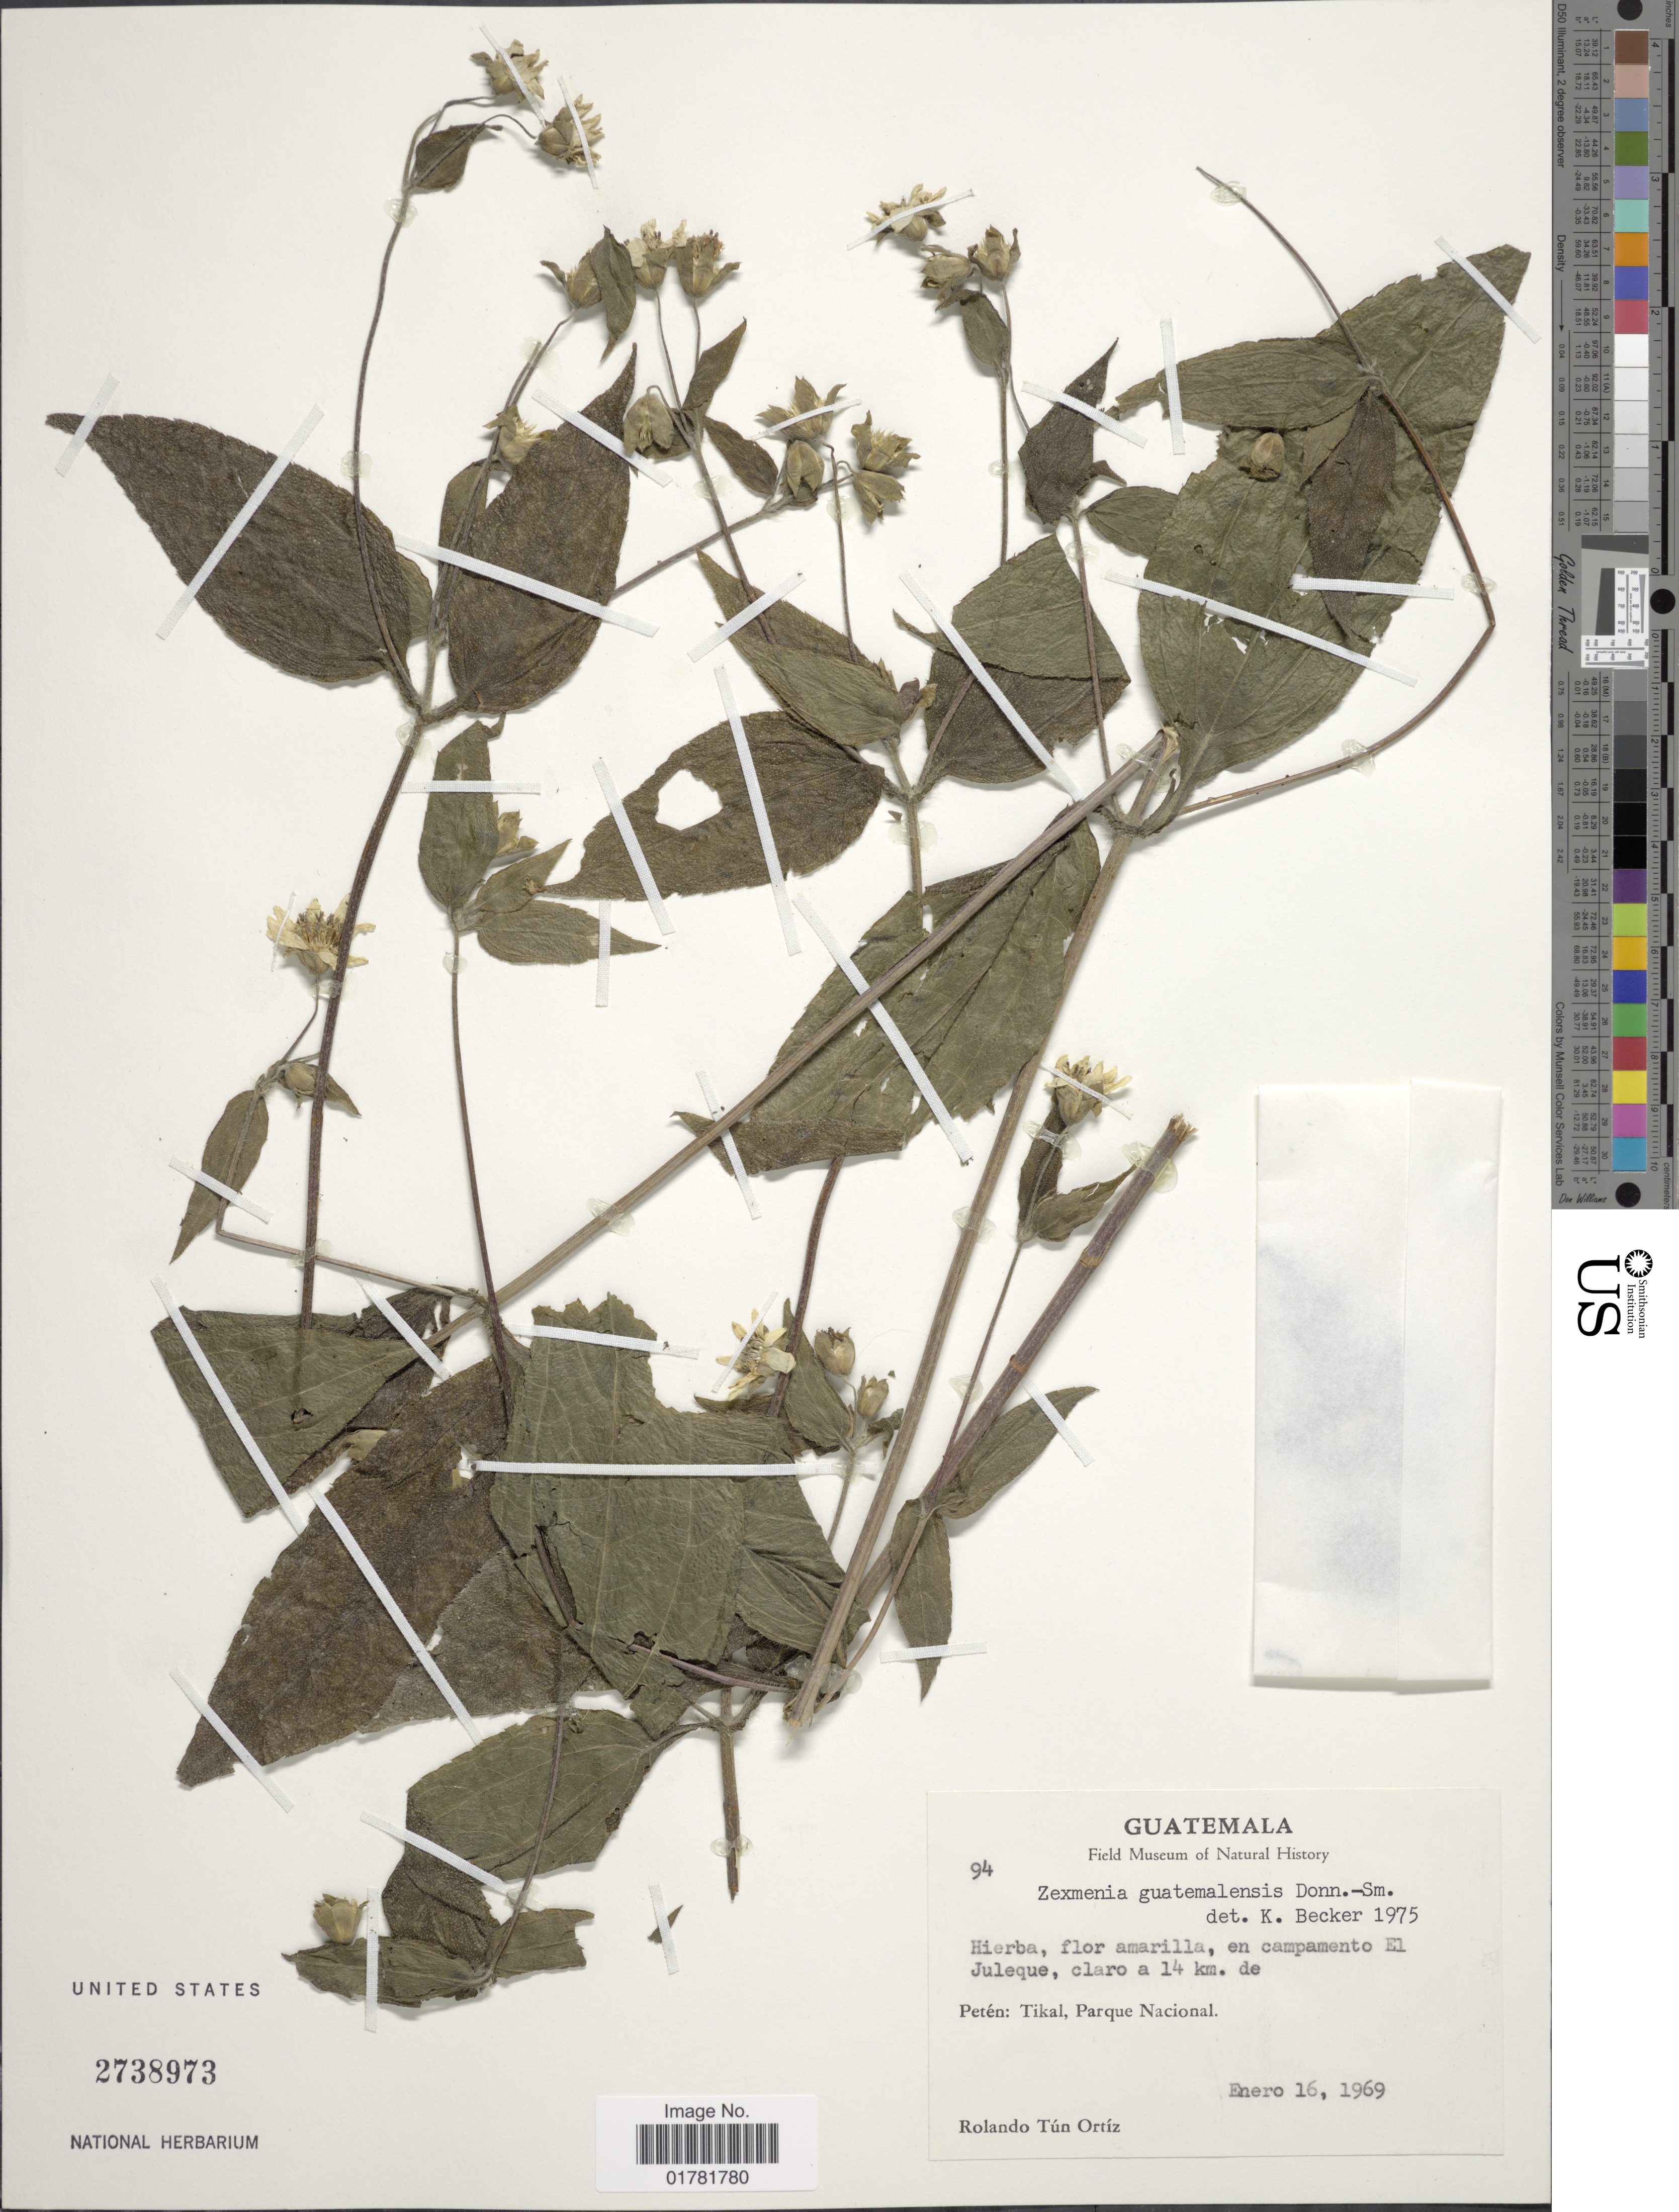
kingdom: Plantae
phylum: Tracheophyta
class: Magnoliopsida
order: Asterales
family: Asteraceae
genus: Lundellianthus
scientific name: Lundellianthus guatemalensis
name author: (Donn. Sm.) Strother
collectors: R. T. Ortíz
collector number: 94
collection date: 1969-01-16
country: Guatemala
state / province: El Petén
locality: En campamento El Juleque, claro a 14 km. de Petén: Tikal, Parque Nacional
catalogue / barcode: US 2738973